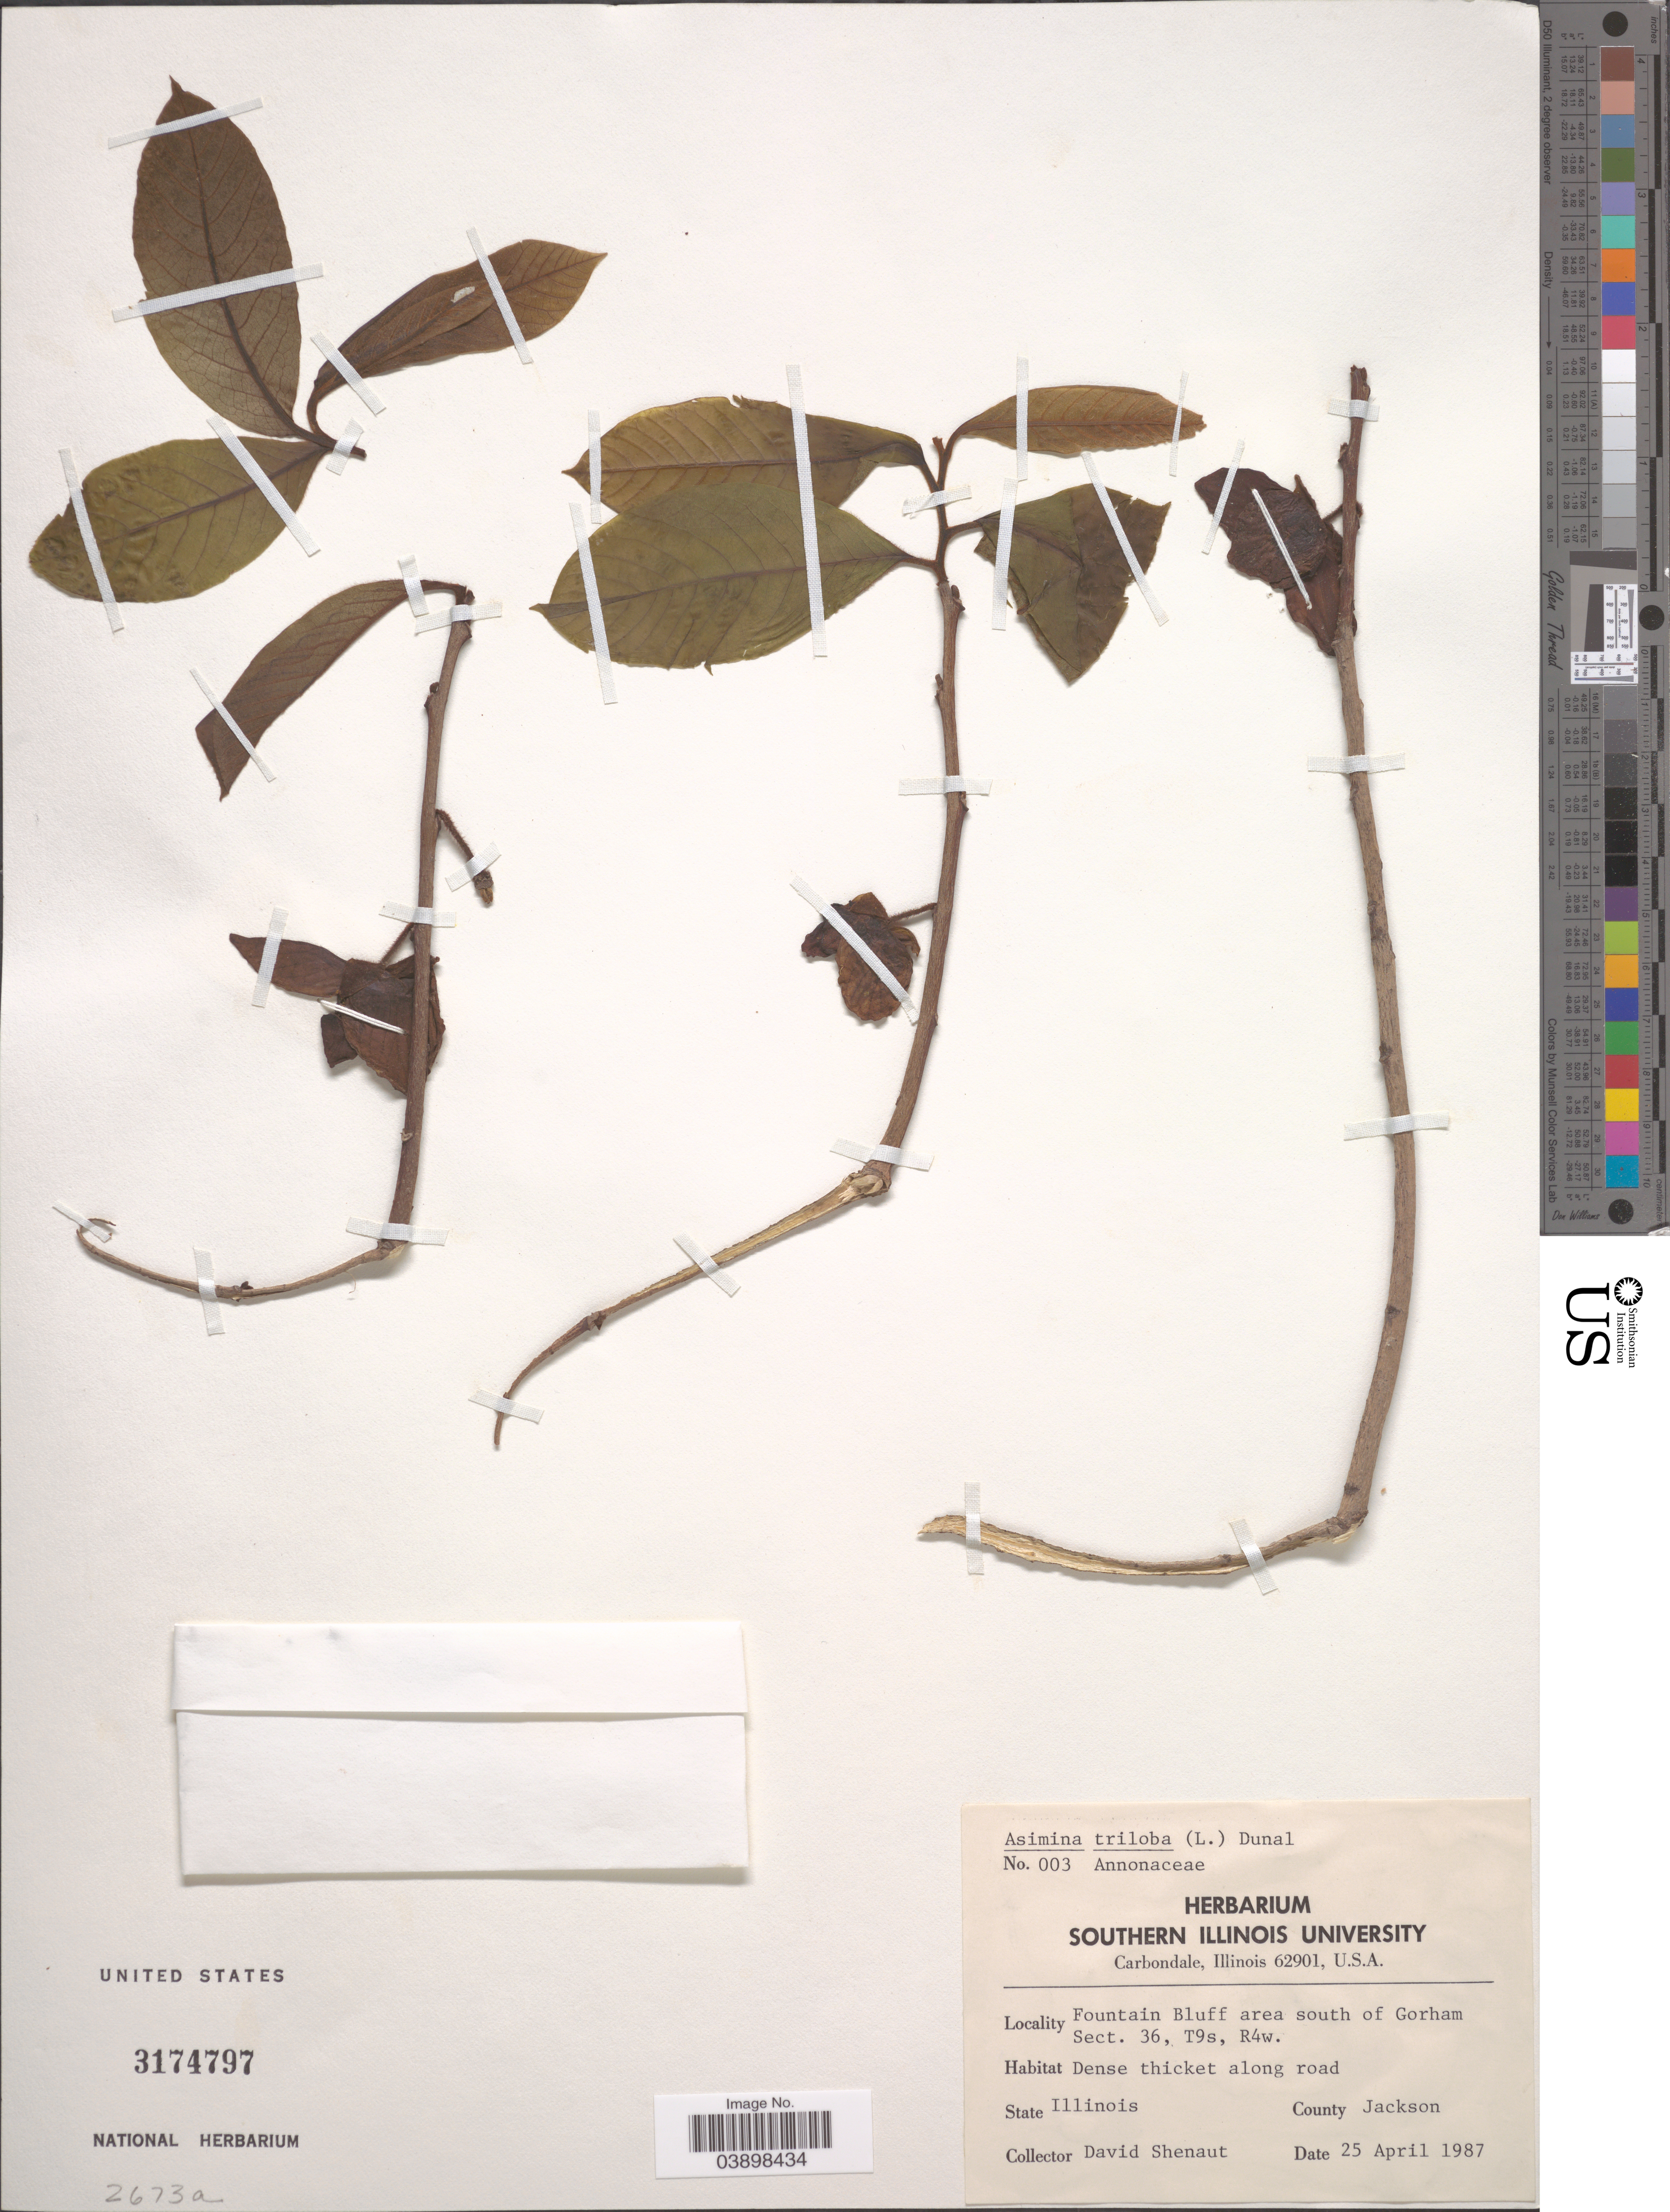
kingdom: Plantae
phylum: Tracheophyta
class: Magnoliopsida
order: Magnoliales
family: Annonaceae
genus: Asimina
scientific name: Asimina triloba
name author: (L.) Dunal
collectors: D. Shenaut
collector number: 003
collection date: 1987-04-25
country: United States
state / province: Illinois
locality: Fountain Bluff area south of Gorham Sect. 36, T9s, R4w. County Jackson.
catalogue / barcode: US 3174797